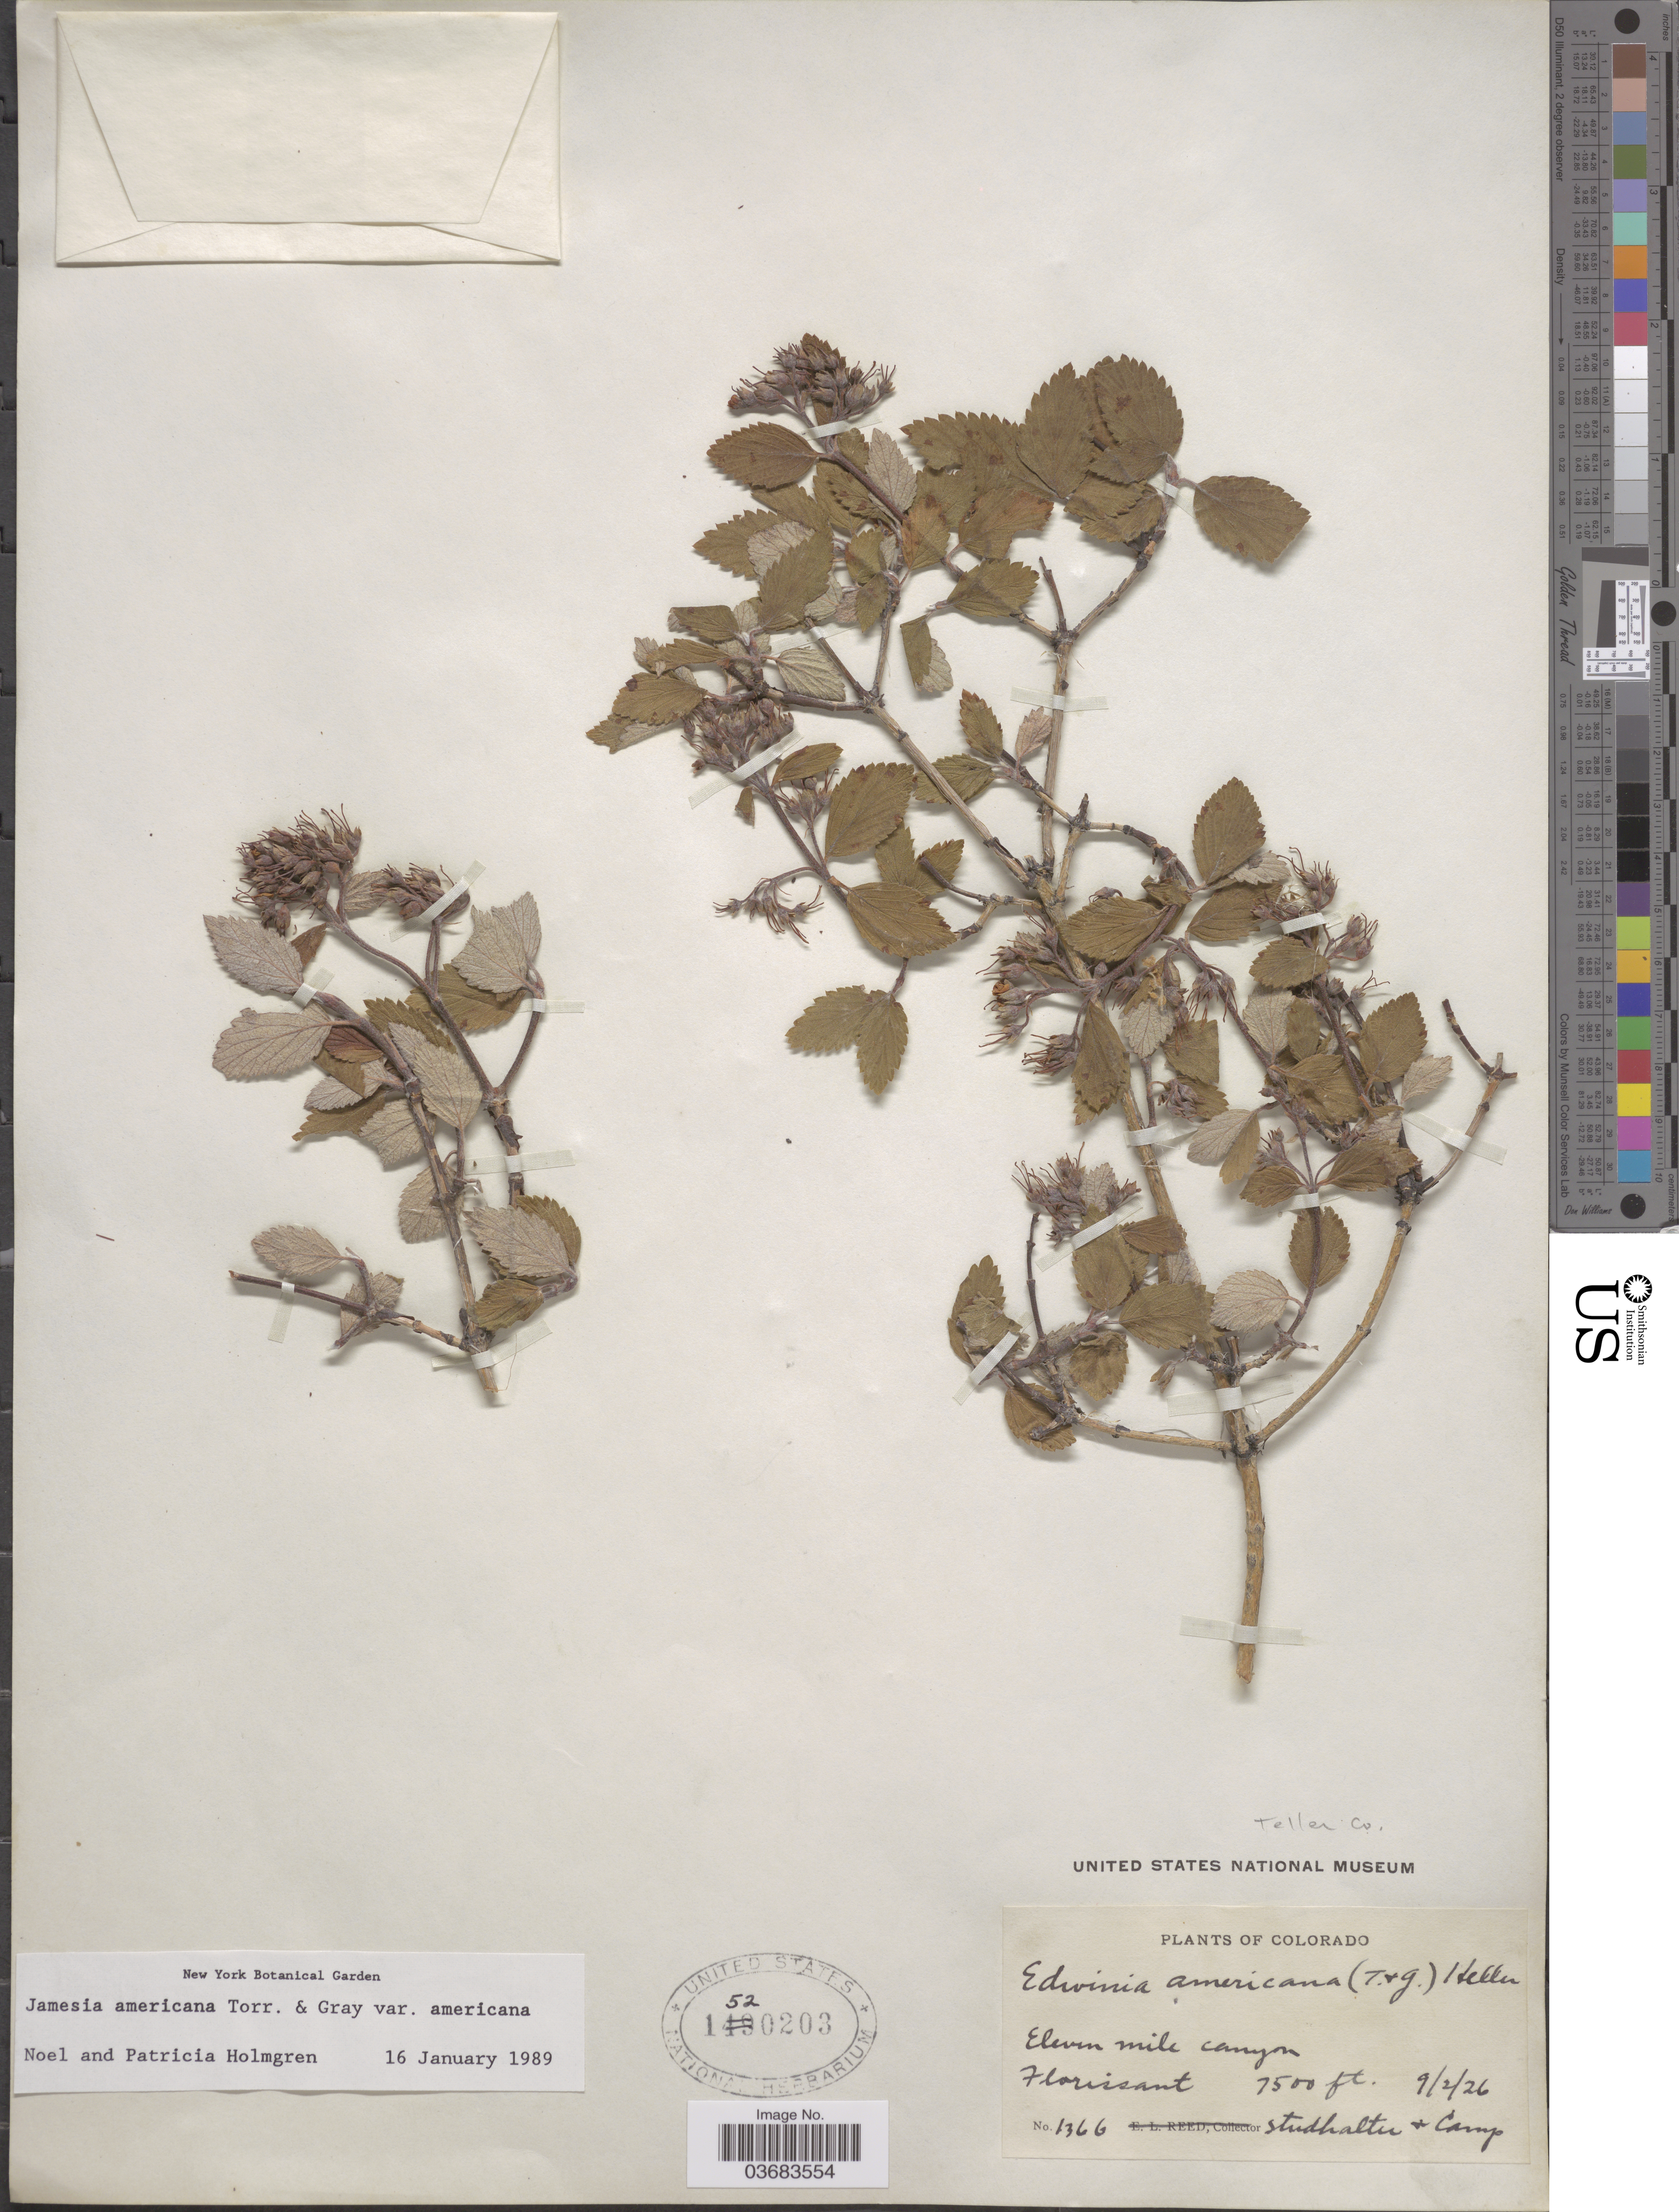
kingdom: Plantae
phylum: Tracheophyta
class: Magnoliopsida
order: Cornales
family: Hydrangeaceae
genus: Edwinia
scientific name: Edwinia americana var. americana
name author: (Torr. & A. Gray) A. Heller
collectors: Studhalter & Camp, --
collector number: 1366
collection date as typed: Transcribed d/m/y: 2/9/26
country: United States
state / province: Colorado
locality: Teller Co. Eleven mile canyon. Florissant.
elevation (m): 2286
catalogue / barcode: US 1520203